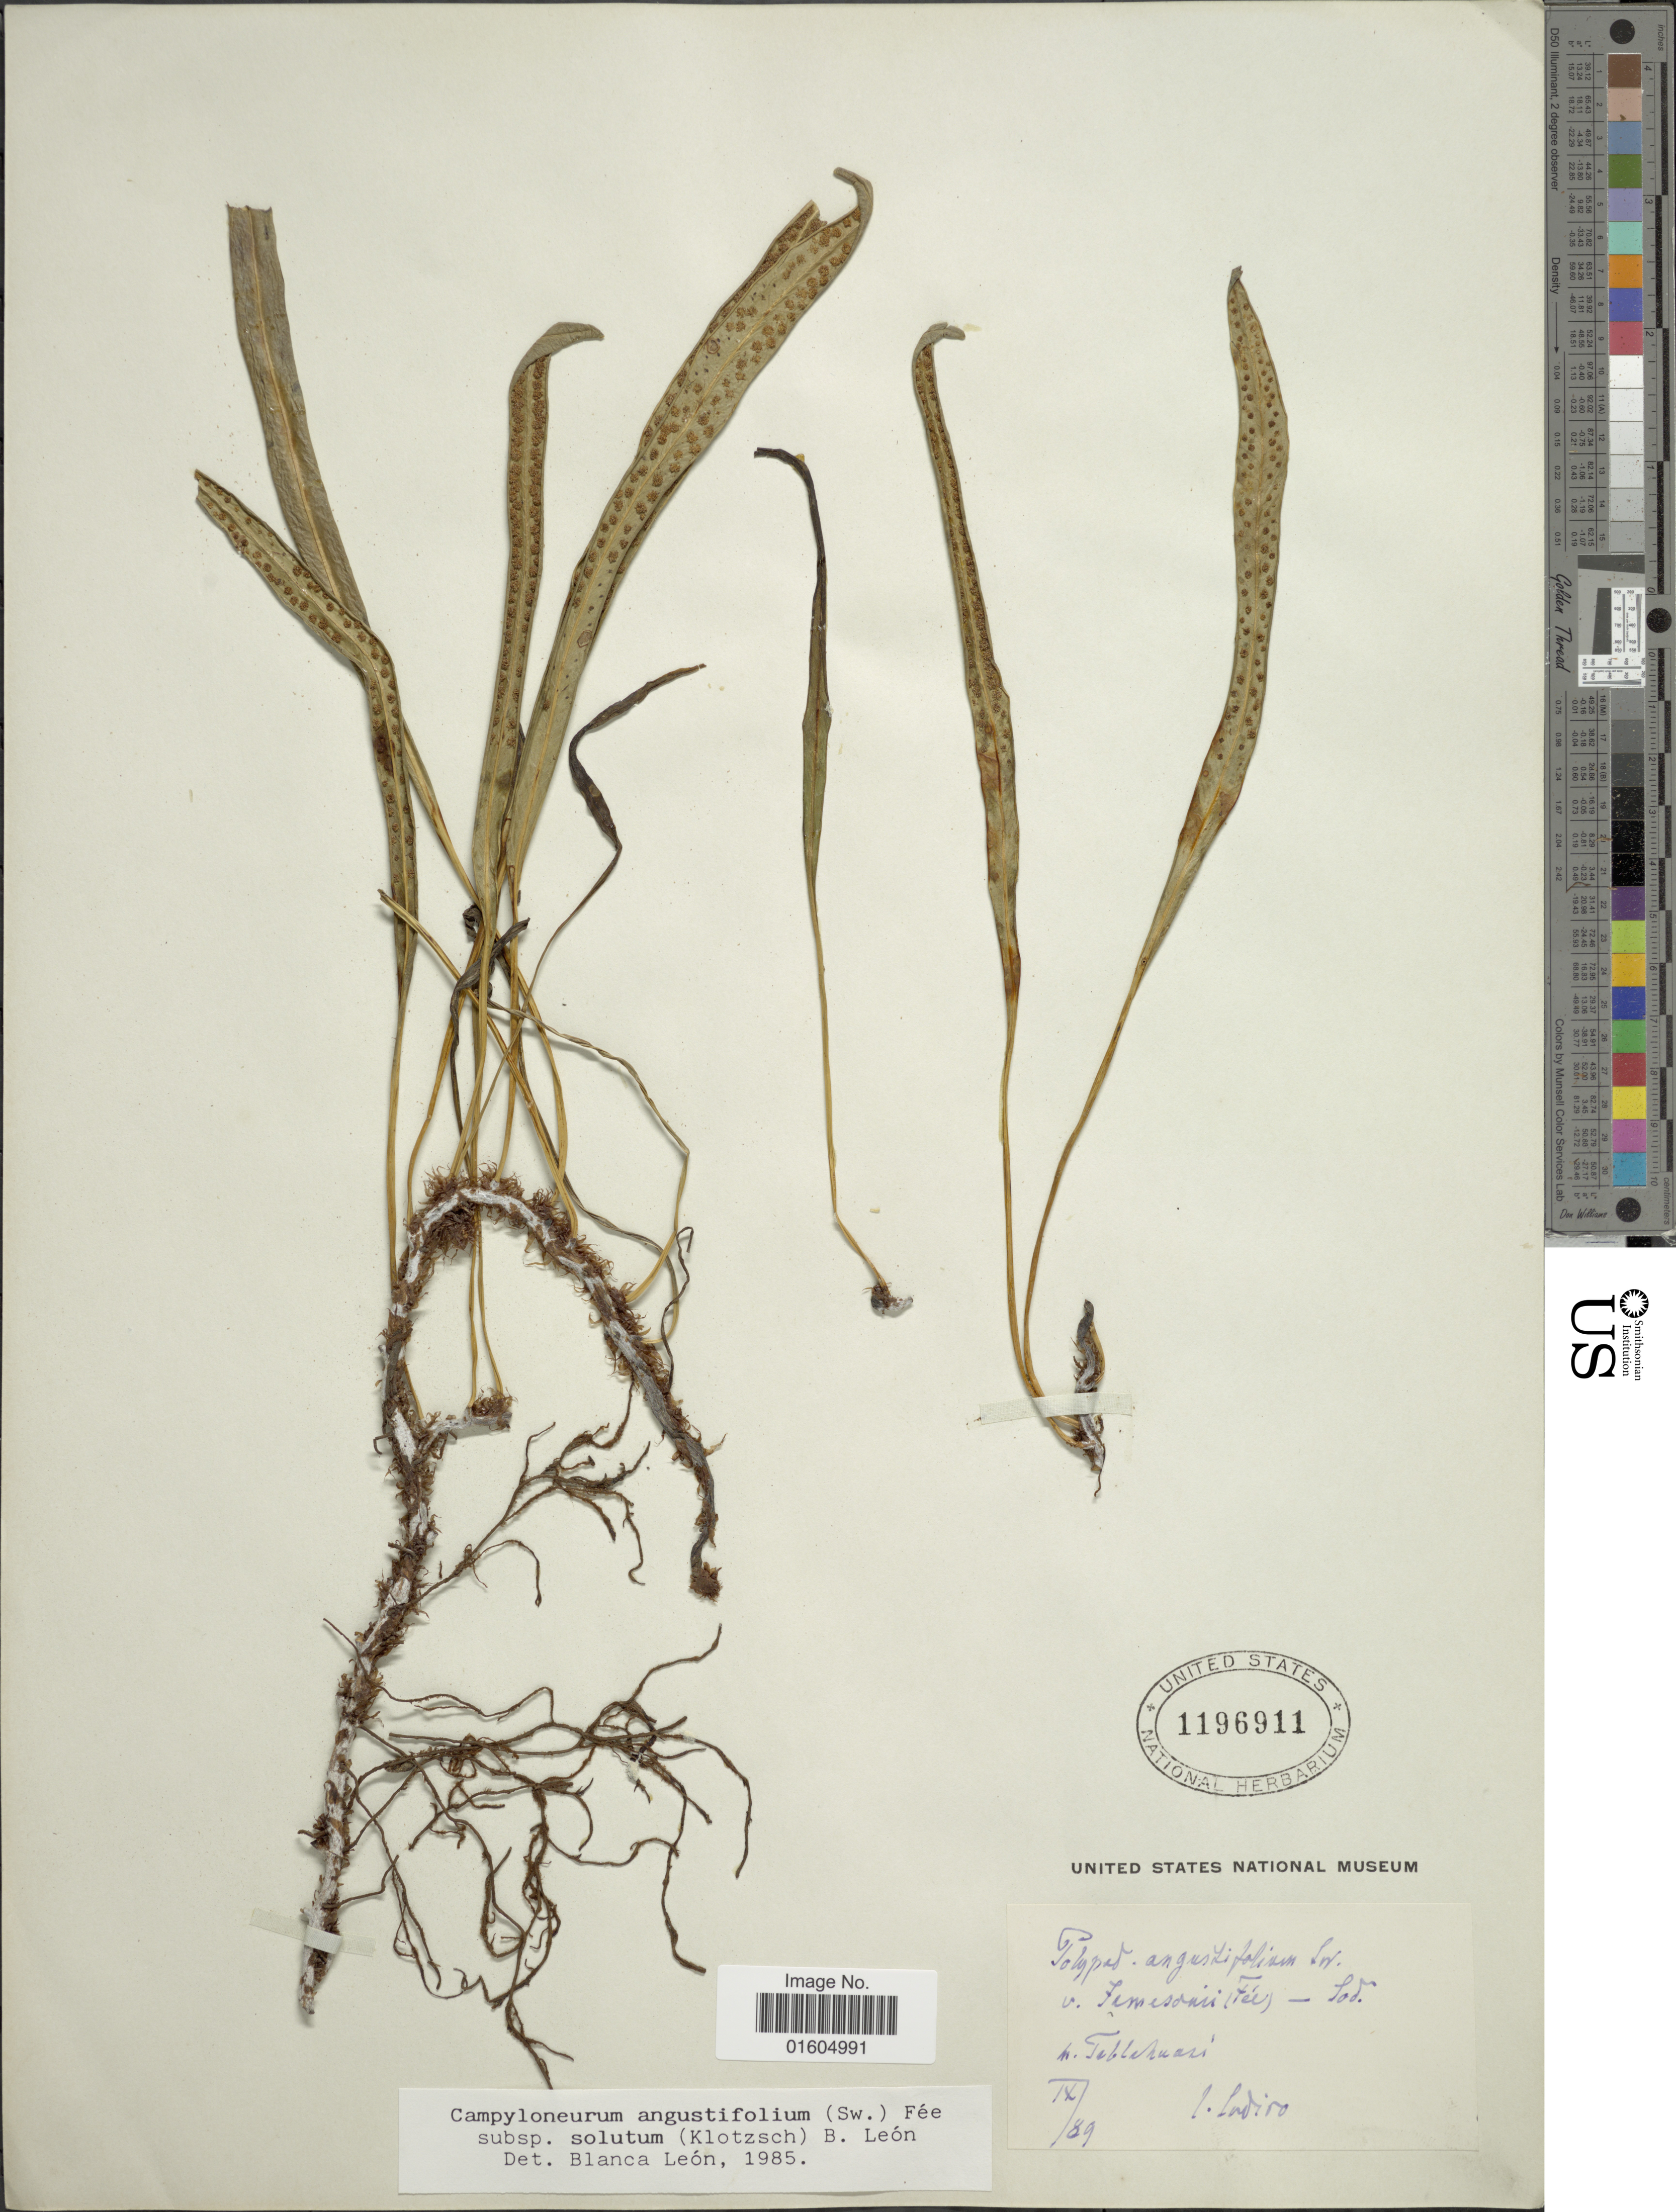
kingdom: Plantae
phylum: Tracheophyta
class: Polypodiopsida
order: Polypodiales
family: Polypodiaceae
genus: Campyloneurum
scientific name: Campyloneurum solutum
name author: (Klotzsch) Fée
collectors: Sodiro, --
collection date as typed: Transcribed d/m/y: /9/89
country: Ecuador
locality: N. Tablahuasi [interpreted]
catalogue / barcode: US 1196911